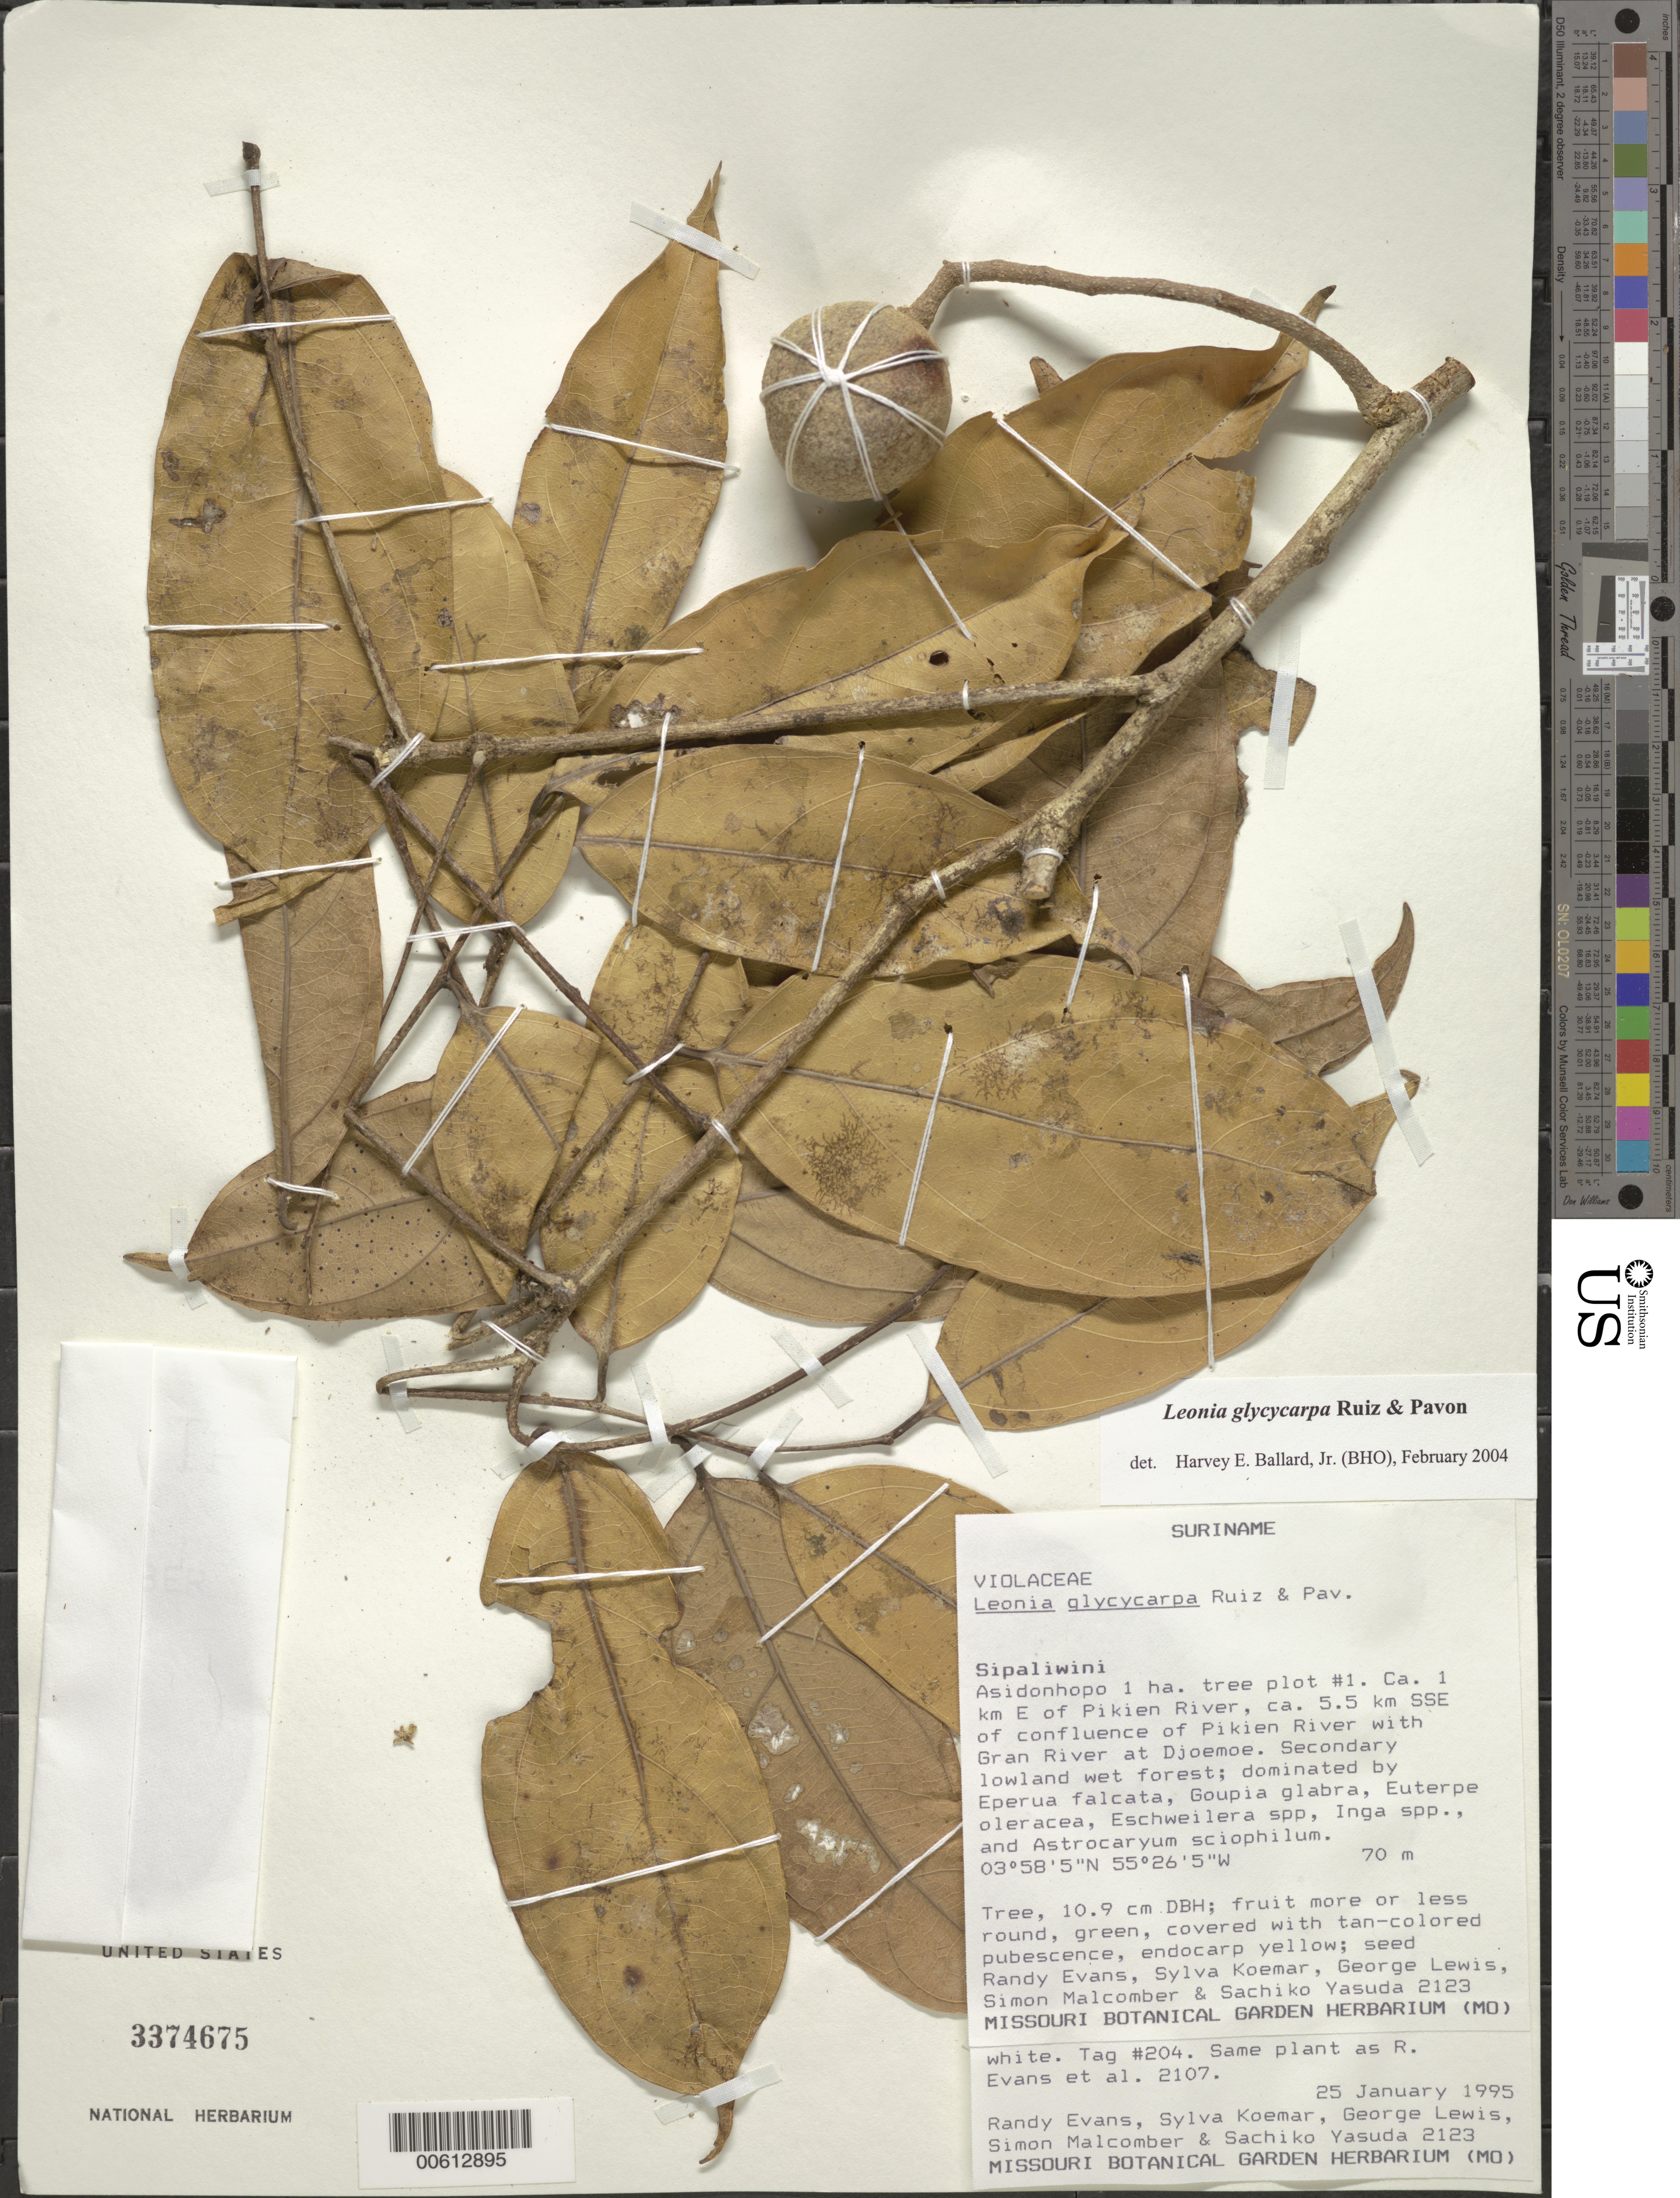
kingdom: Plantae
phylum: Tracheophyta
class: Magnoliopsida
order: Malpighiales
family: Violaceae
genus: Leonia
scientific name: Leonia glycycarpa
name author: Ruiz & Pav.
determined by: Ballard, Harvey E.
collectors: R. Evans, S. Koemar, G. Lewis, S. T. Malcomber & S. Yasuda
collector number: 2123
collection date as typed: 25-Jan-95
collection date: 1995-01-25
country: Suriname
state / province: Sipaliwini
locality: Asidonhopo, 1 km E of Pikien R., 5.5 km SSE of confl. of Pikien R. & Gran R. at Djoemoe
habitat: Secondary lowland wet forest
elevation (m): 70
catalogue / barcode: US 3374675